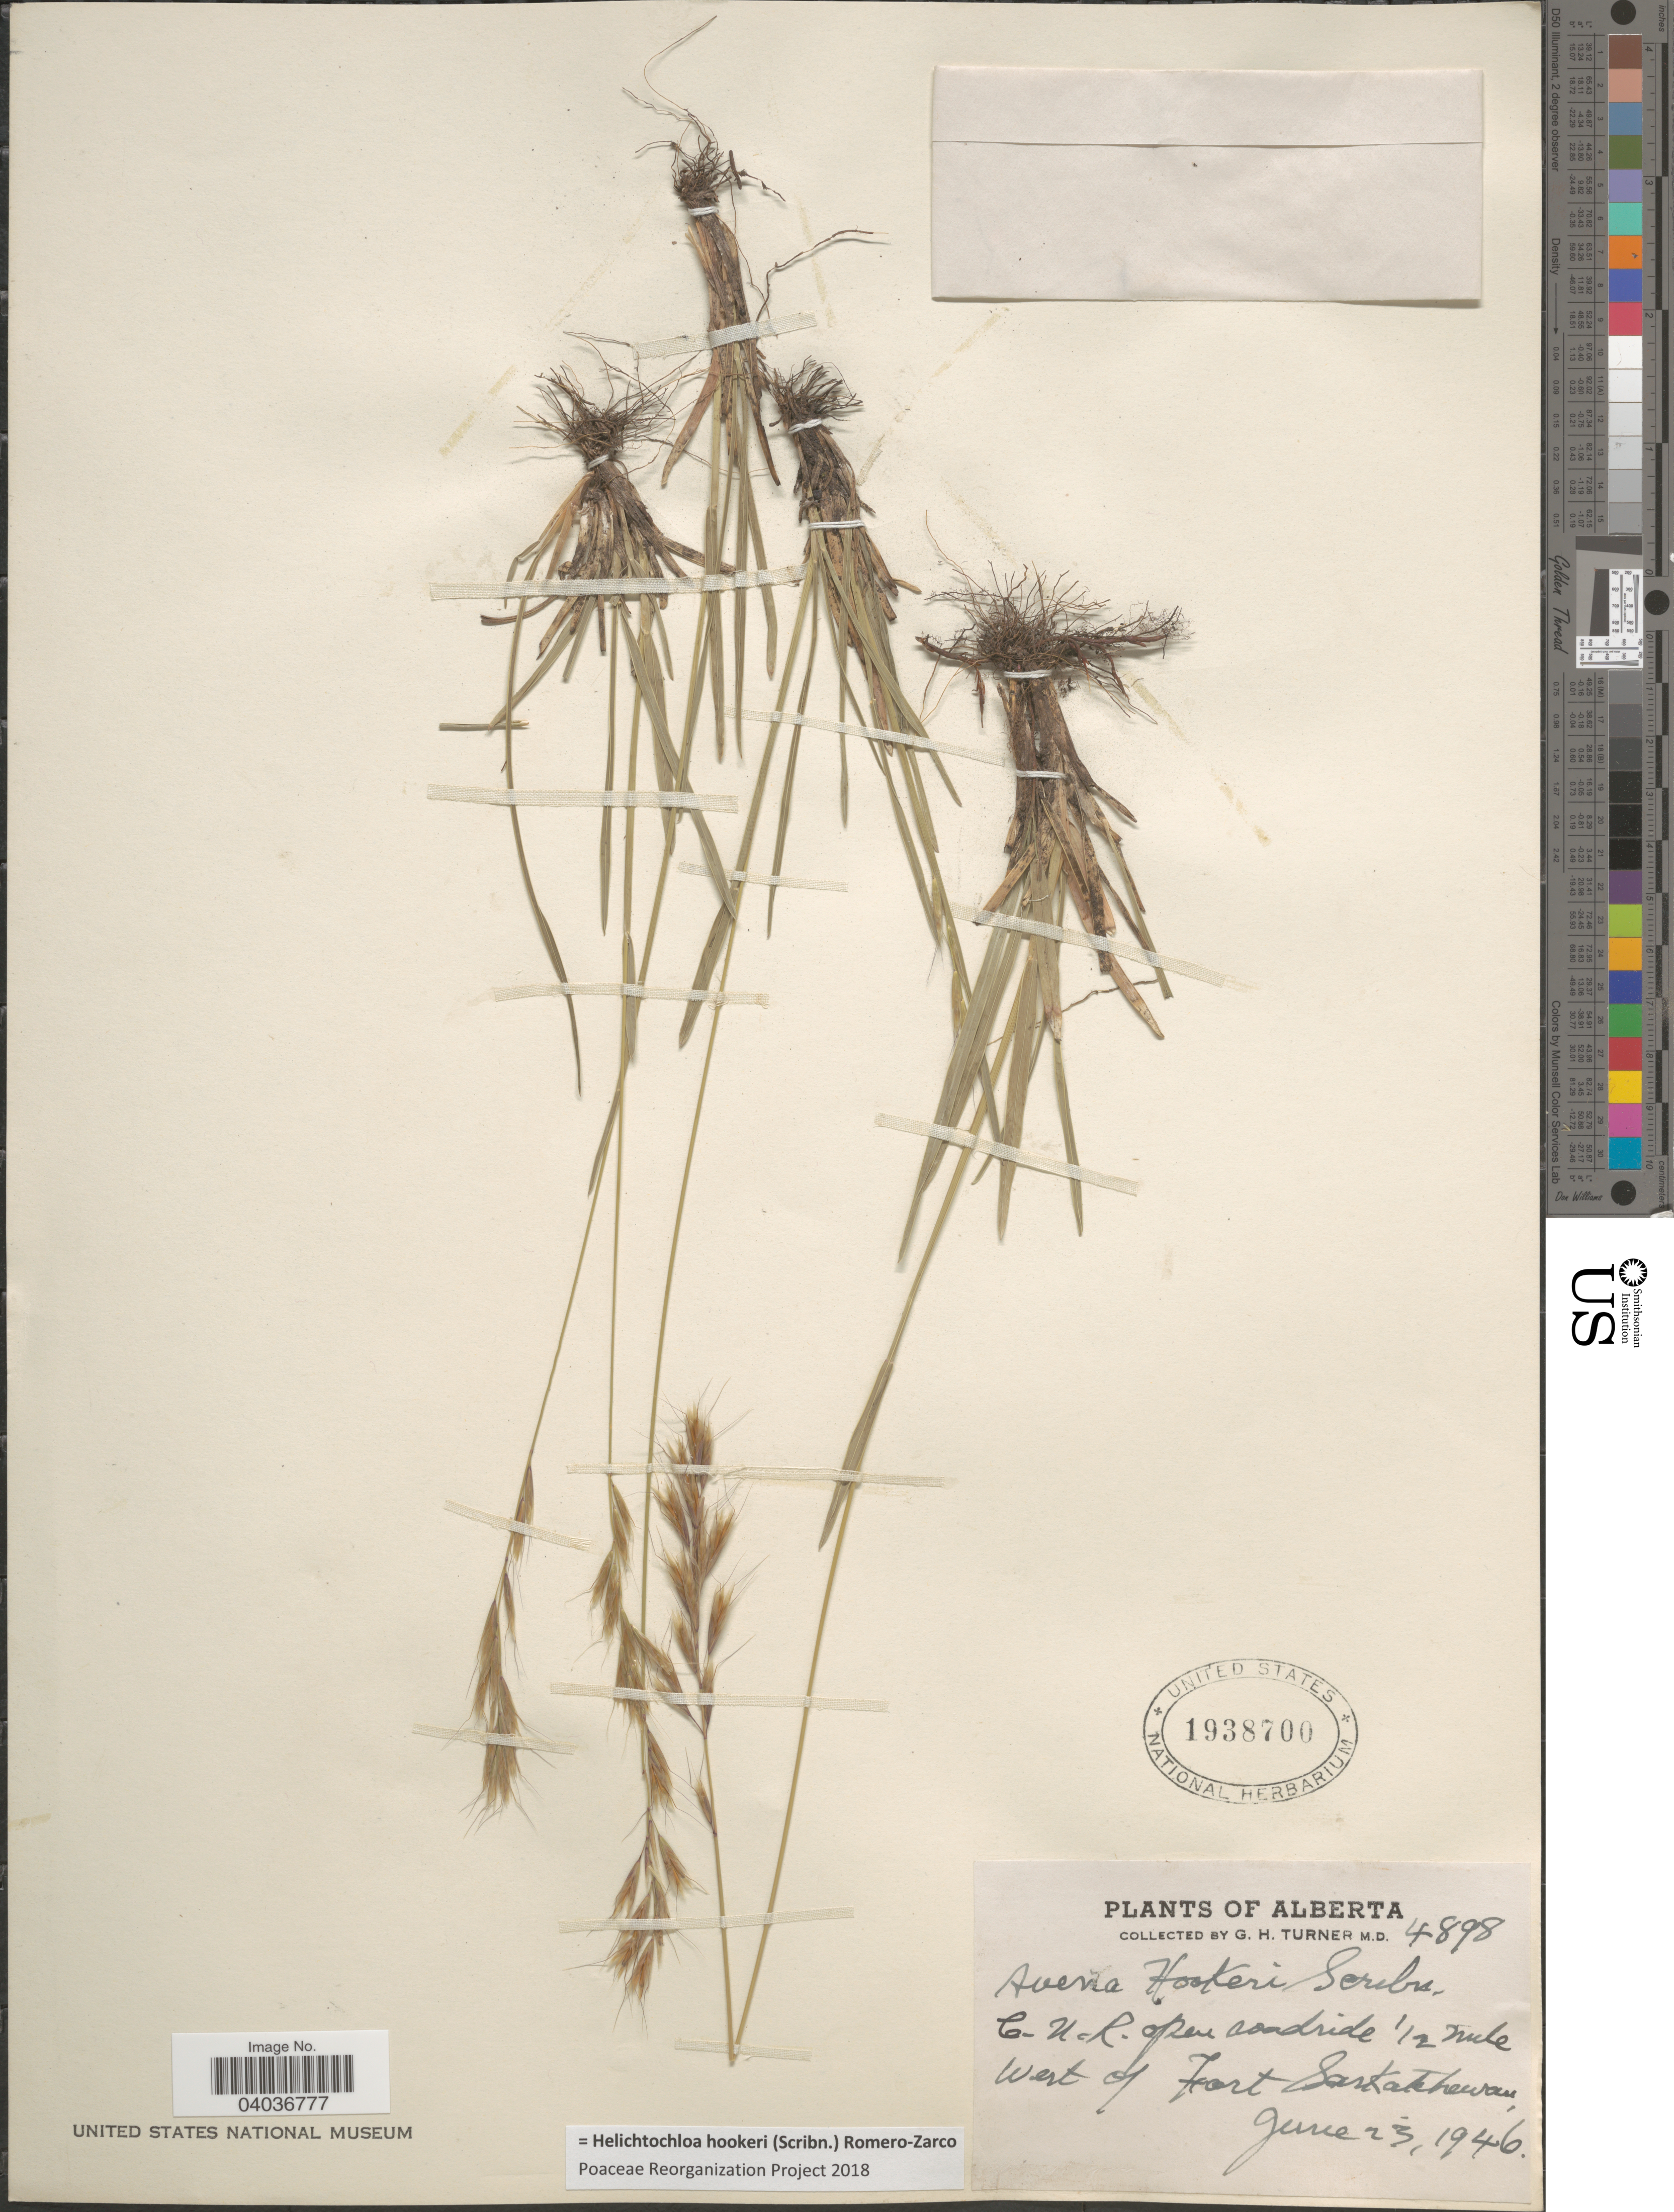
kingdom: Plantae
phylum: Tracheophyta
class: Liliopsida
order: Poales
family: Poaceae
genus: Helictochloa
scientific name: Helictochloa hookeri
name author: (Scribn.) Romero Zarco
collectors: G. H. Turner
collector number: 4898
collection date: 1946-06-23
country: Canada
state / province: Alberta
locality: C.N.R. open roadside ½ mile west of Fort Saskatchewan.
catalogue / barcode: US 1938700